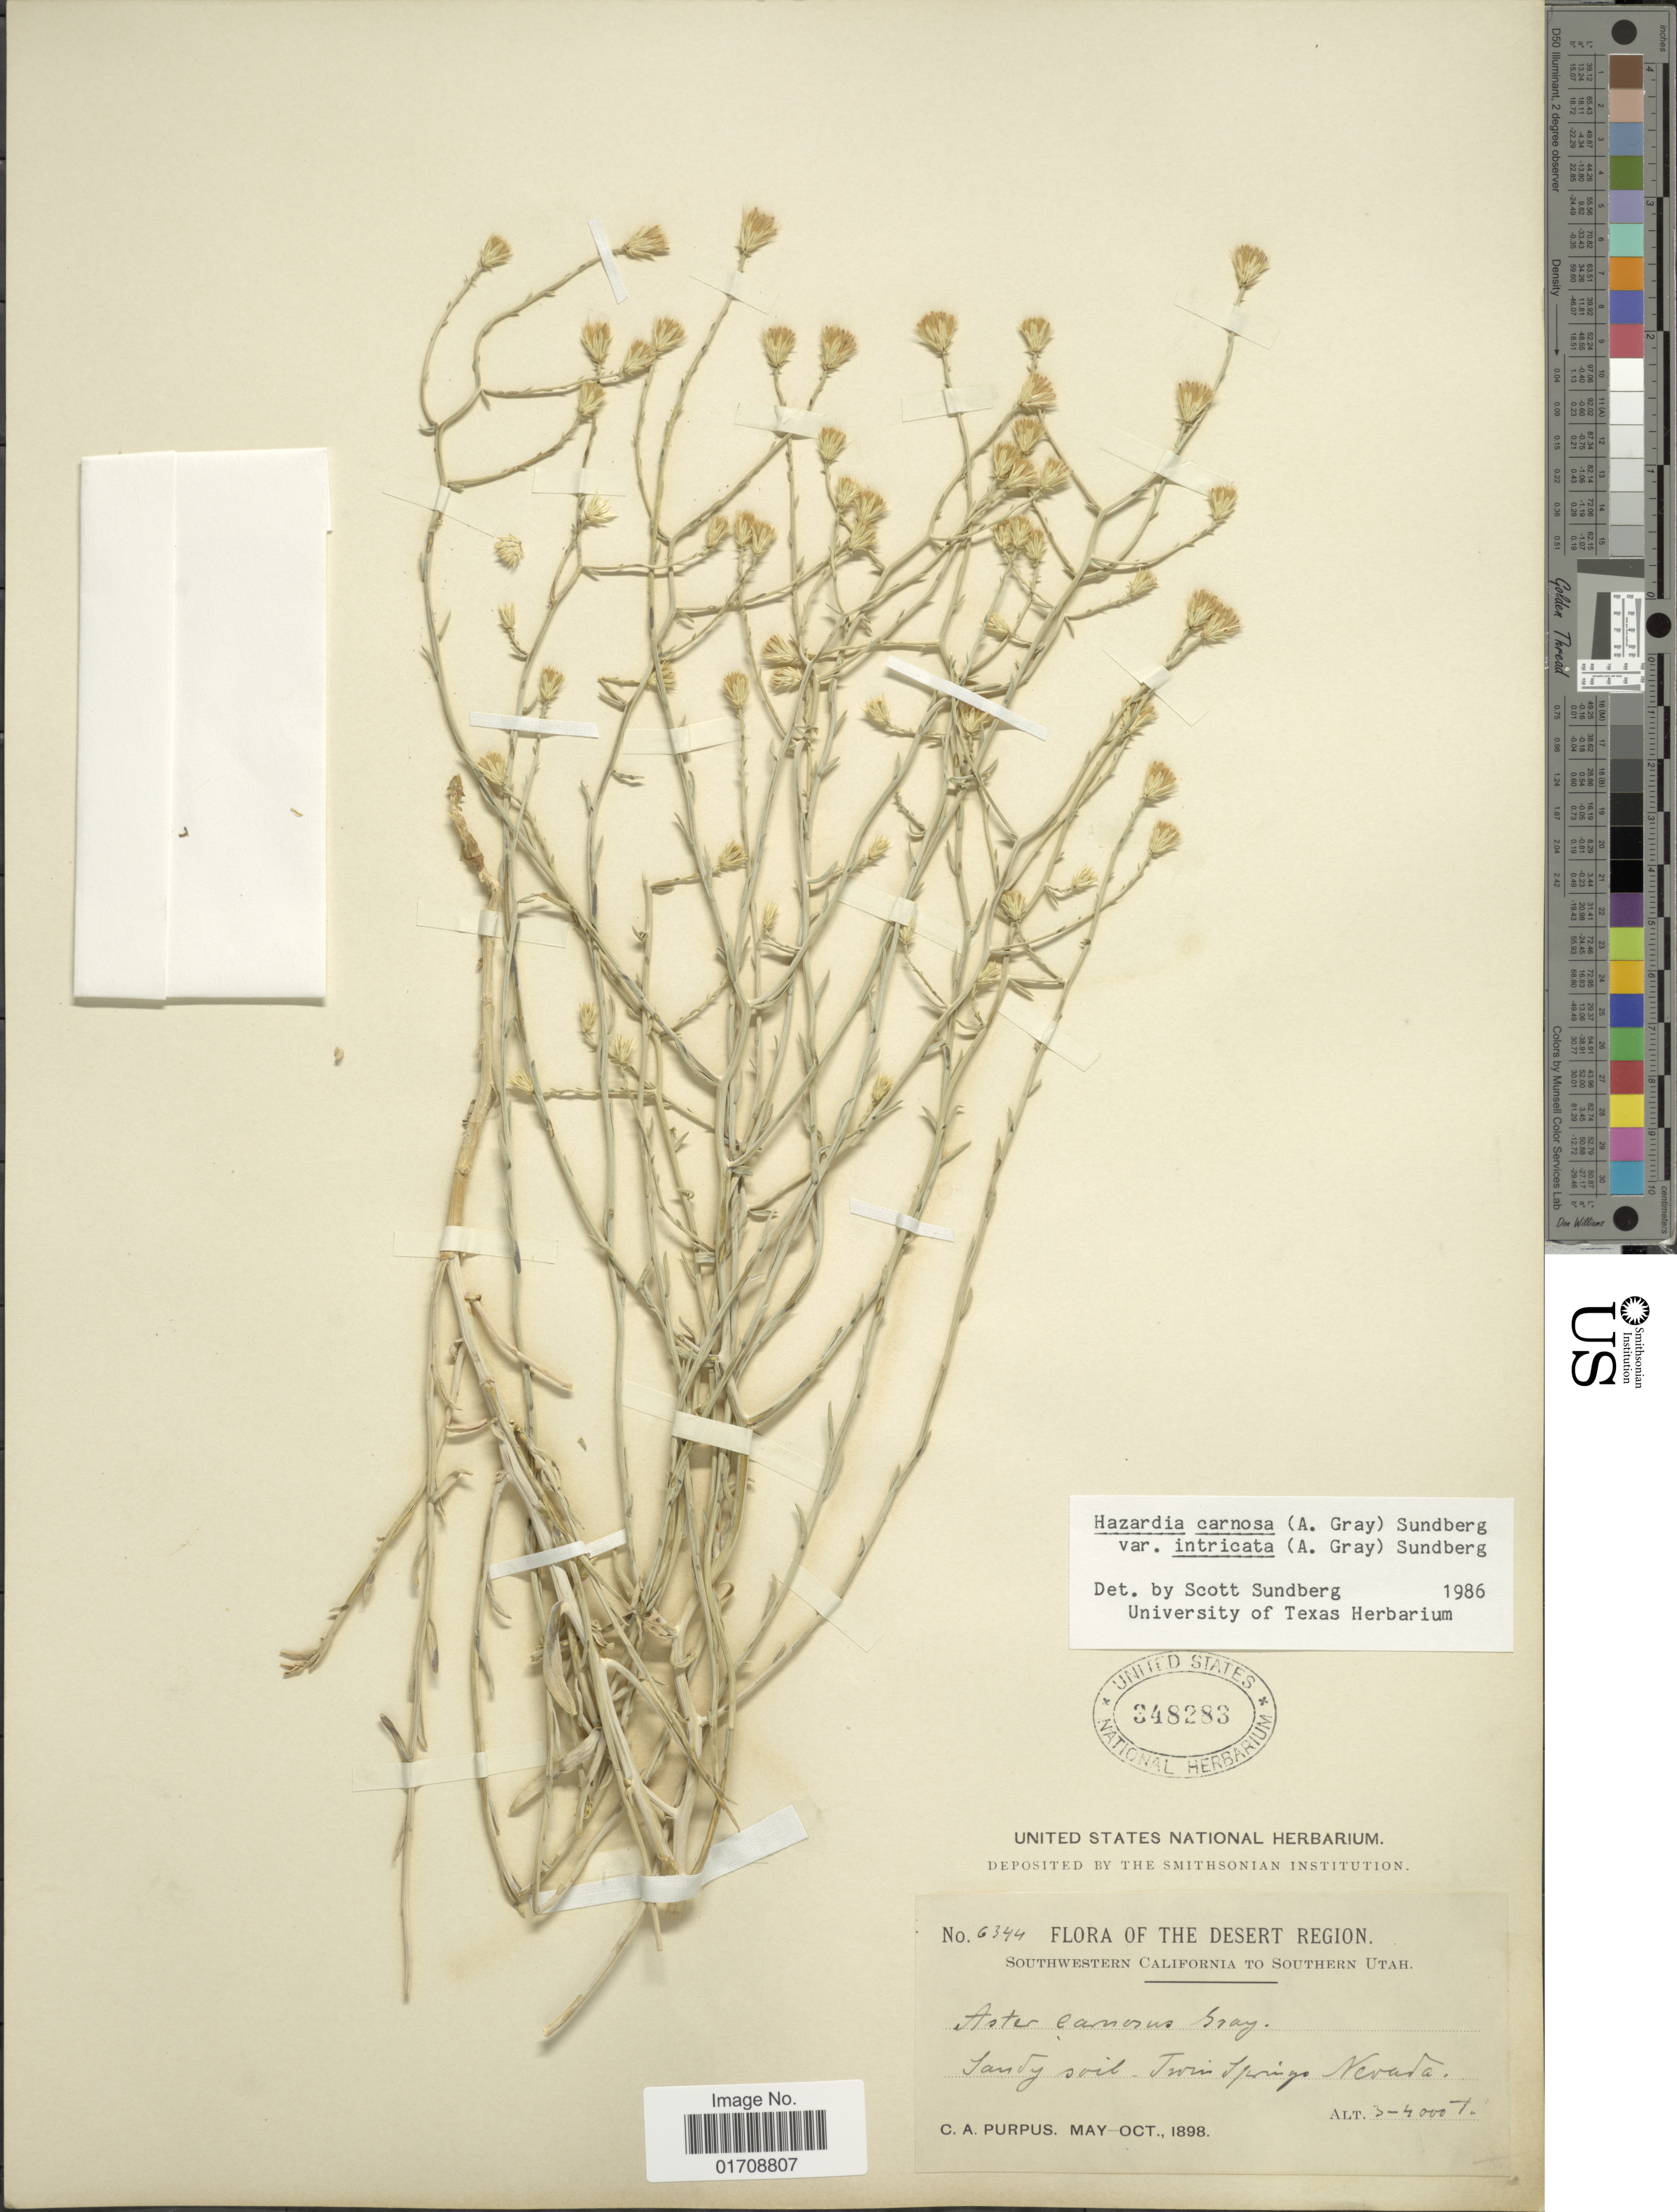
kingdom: Plantae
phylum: Tracheophyta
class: Magnoliopsida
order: Asterales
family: Asteraceae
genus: Machaeranthera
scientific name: Machaeranthera carnosa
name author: (A. Gray) G.L. Nesom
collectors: C. A. Purpus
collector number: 6344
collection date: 1898-05/1898-10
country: United States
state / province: Nevada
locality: Desert Region, Twin Springs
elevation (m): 914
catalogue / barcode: US 348283